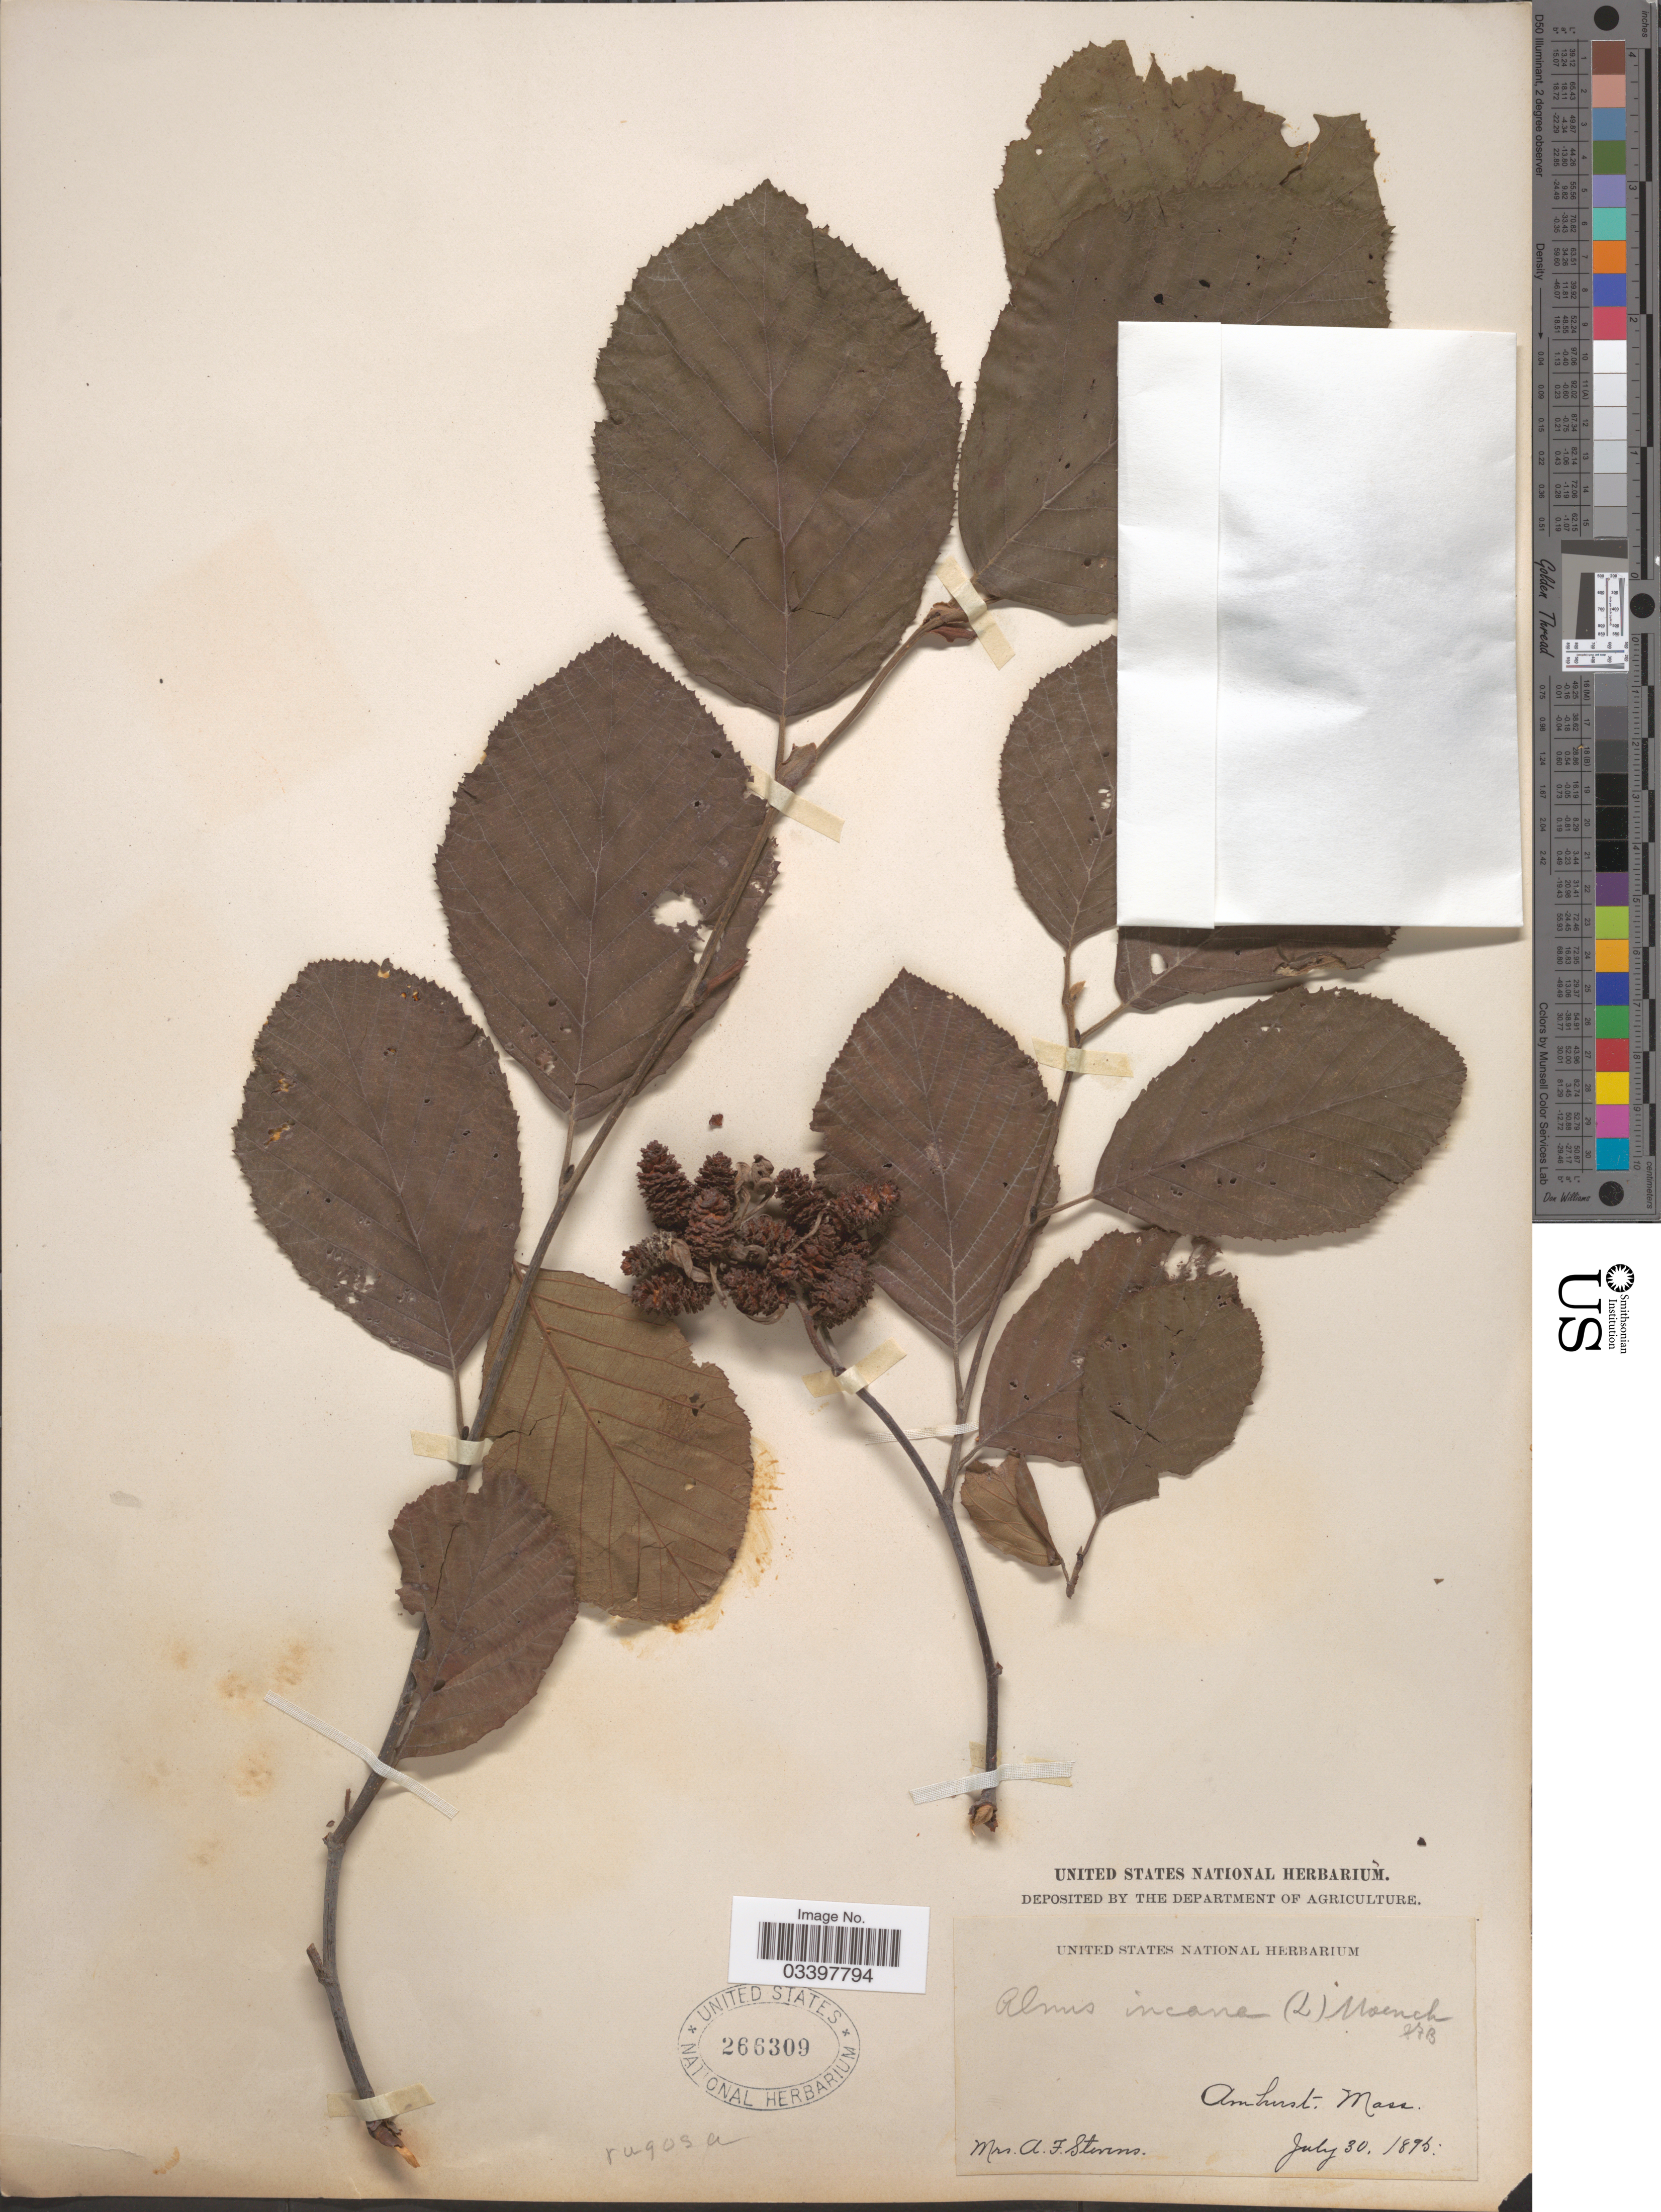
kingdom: Plantae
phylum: Tracheophyta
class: Magnoliopsida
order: Fagales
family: Betulaceae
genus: Alnus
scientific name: Alnus incana subsp. rugosa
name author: (Du Roi) R.T. Clausen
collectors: A. Stirens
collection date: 1895-07-30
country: United States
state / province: Massachusetts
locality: Amherst.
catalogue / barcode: US 266309